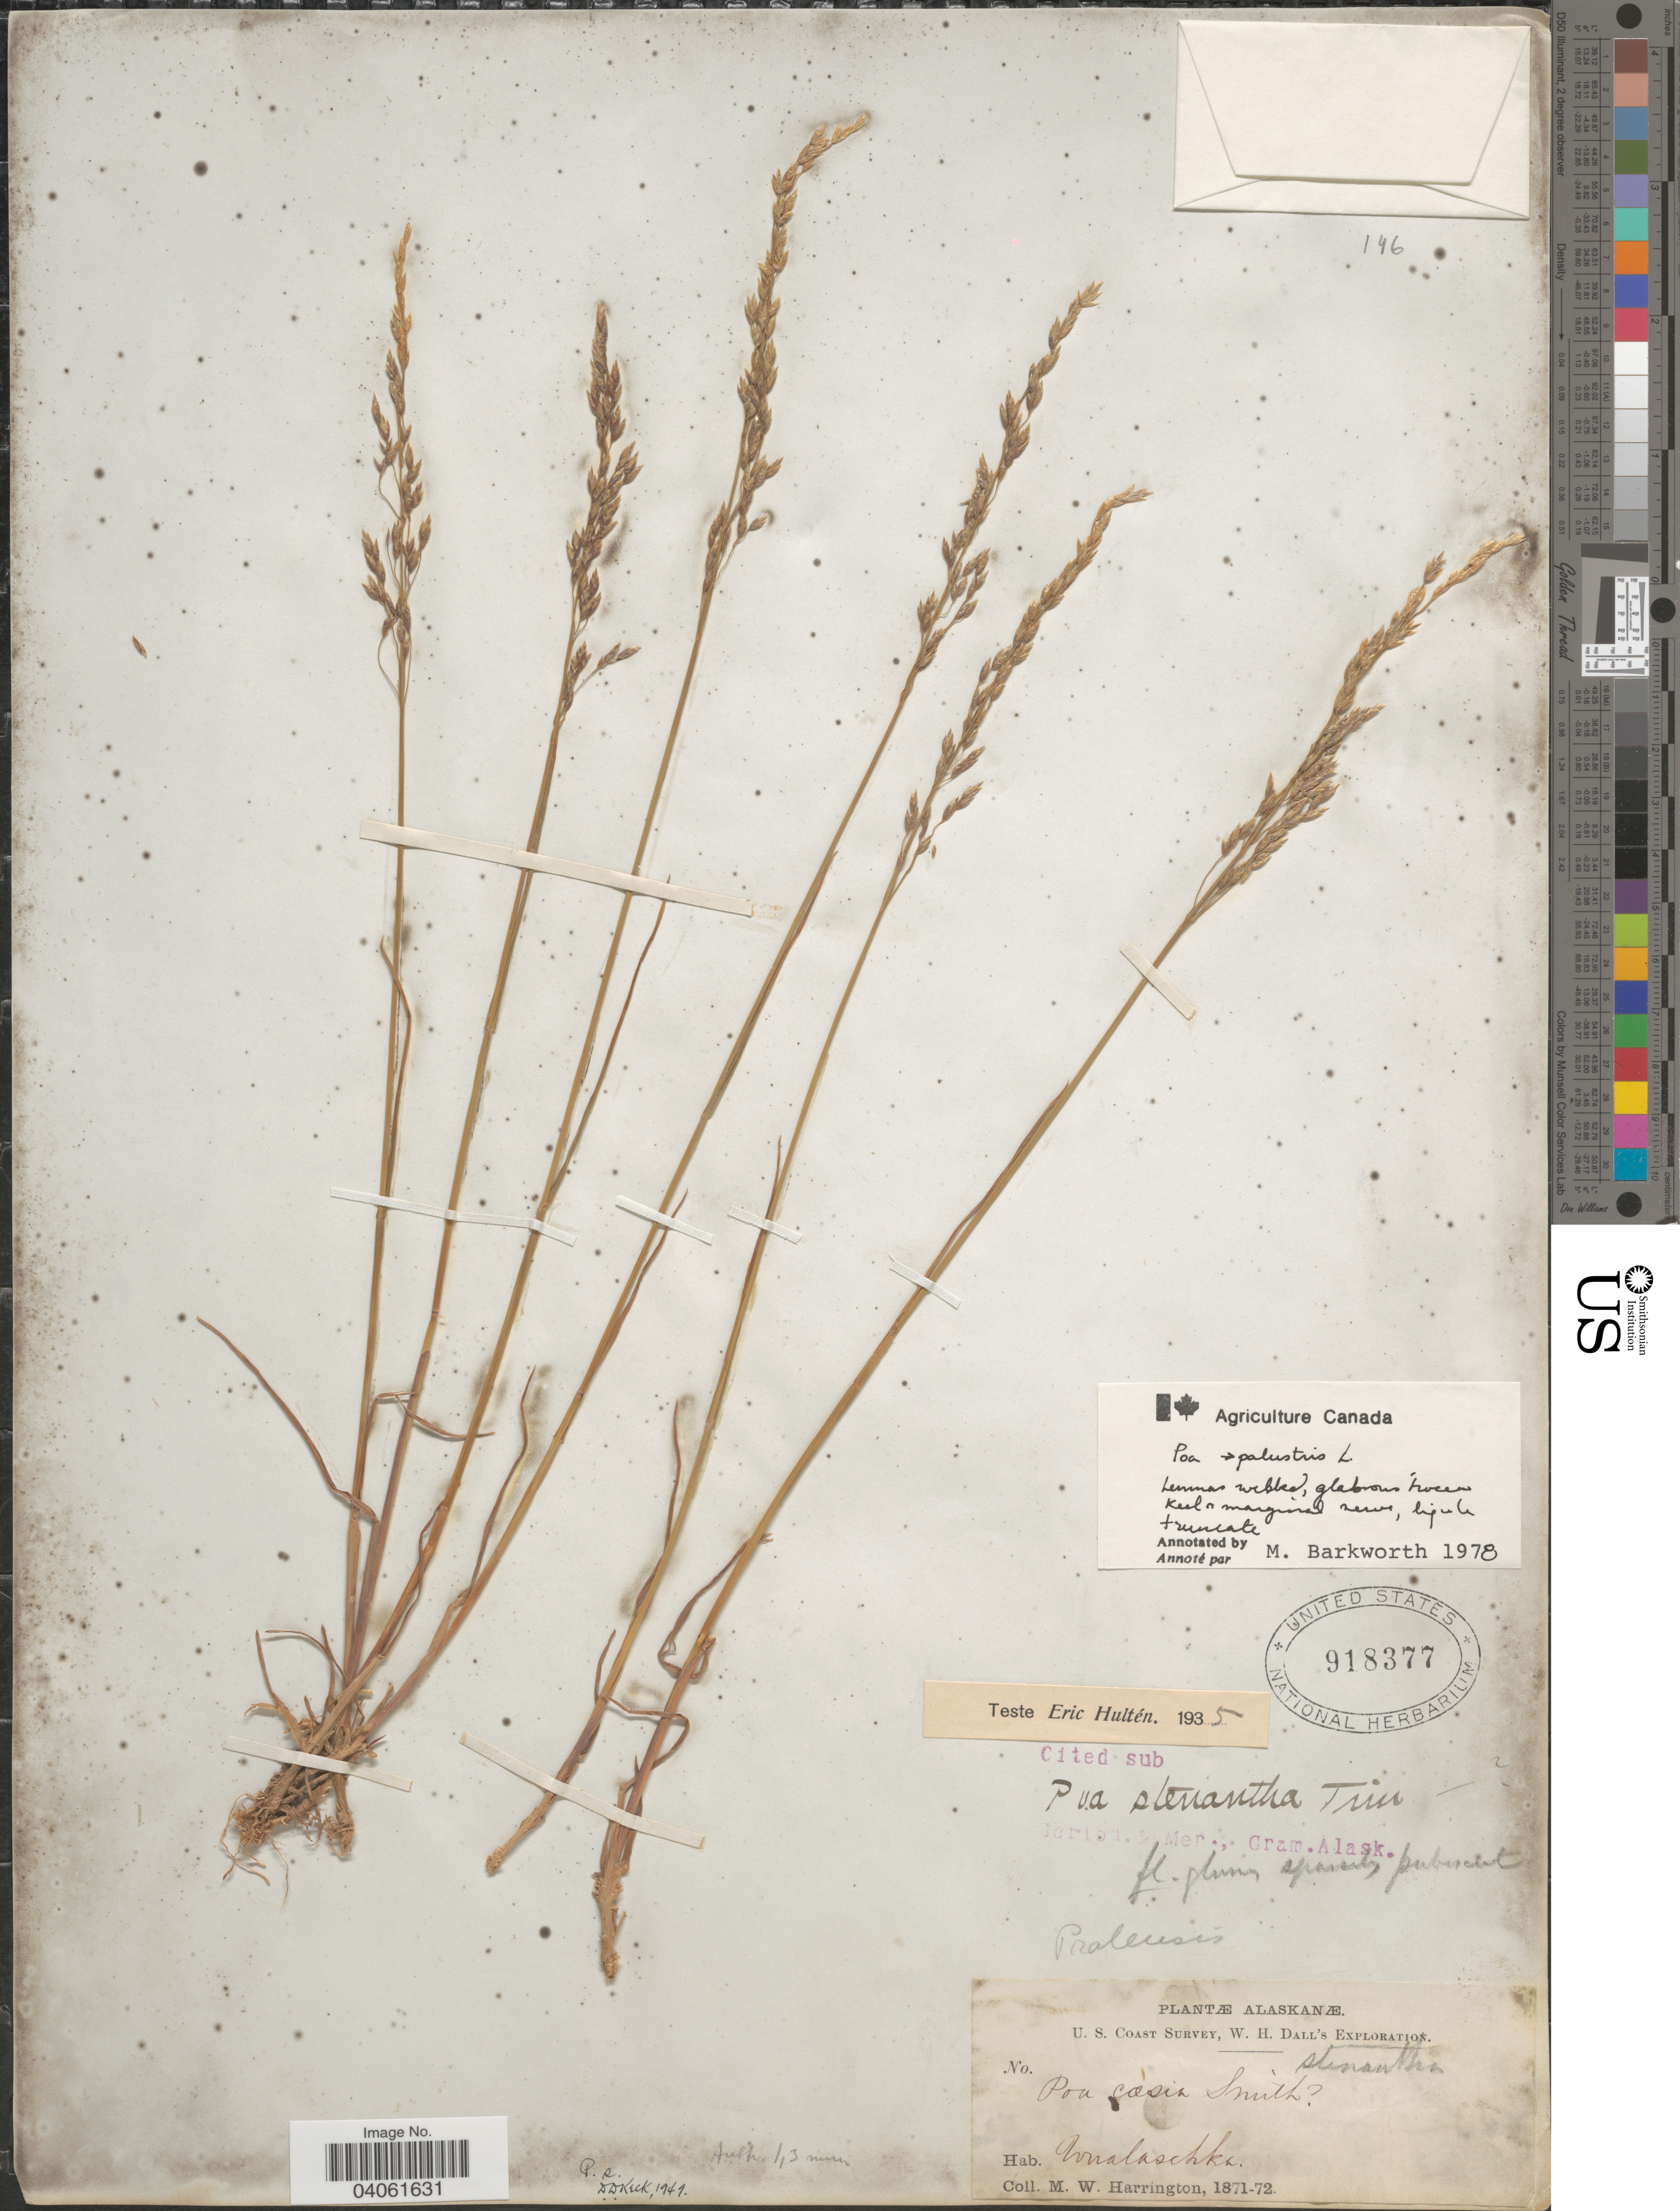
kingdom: Plantae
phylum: Tracheophyta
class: Liliopsida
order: Poales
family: Poaceae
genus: Poa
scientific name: Poa palustris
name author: L.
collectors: M. W. Harrington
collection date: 1871/1872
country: United States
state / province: Alaska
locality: Alaskanæ. Unalaschka.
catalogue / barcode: US 918377